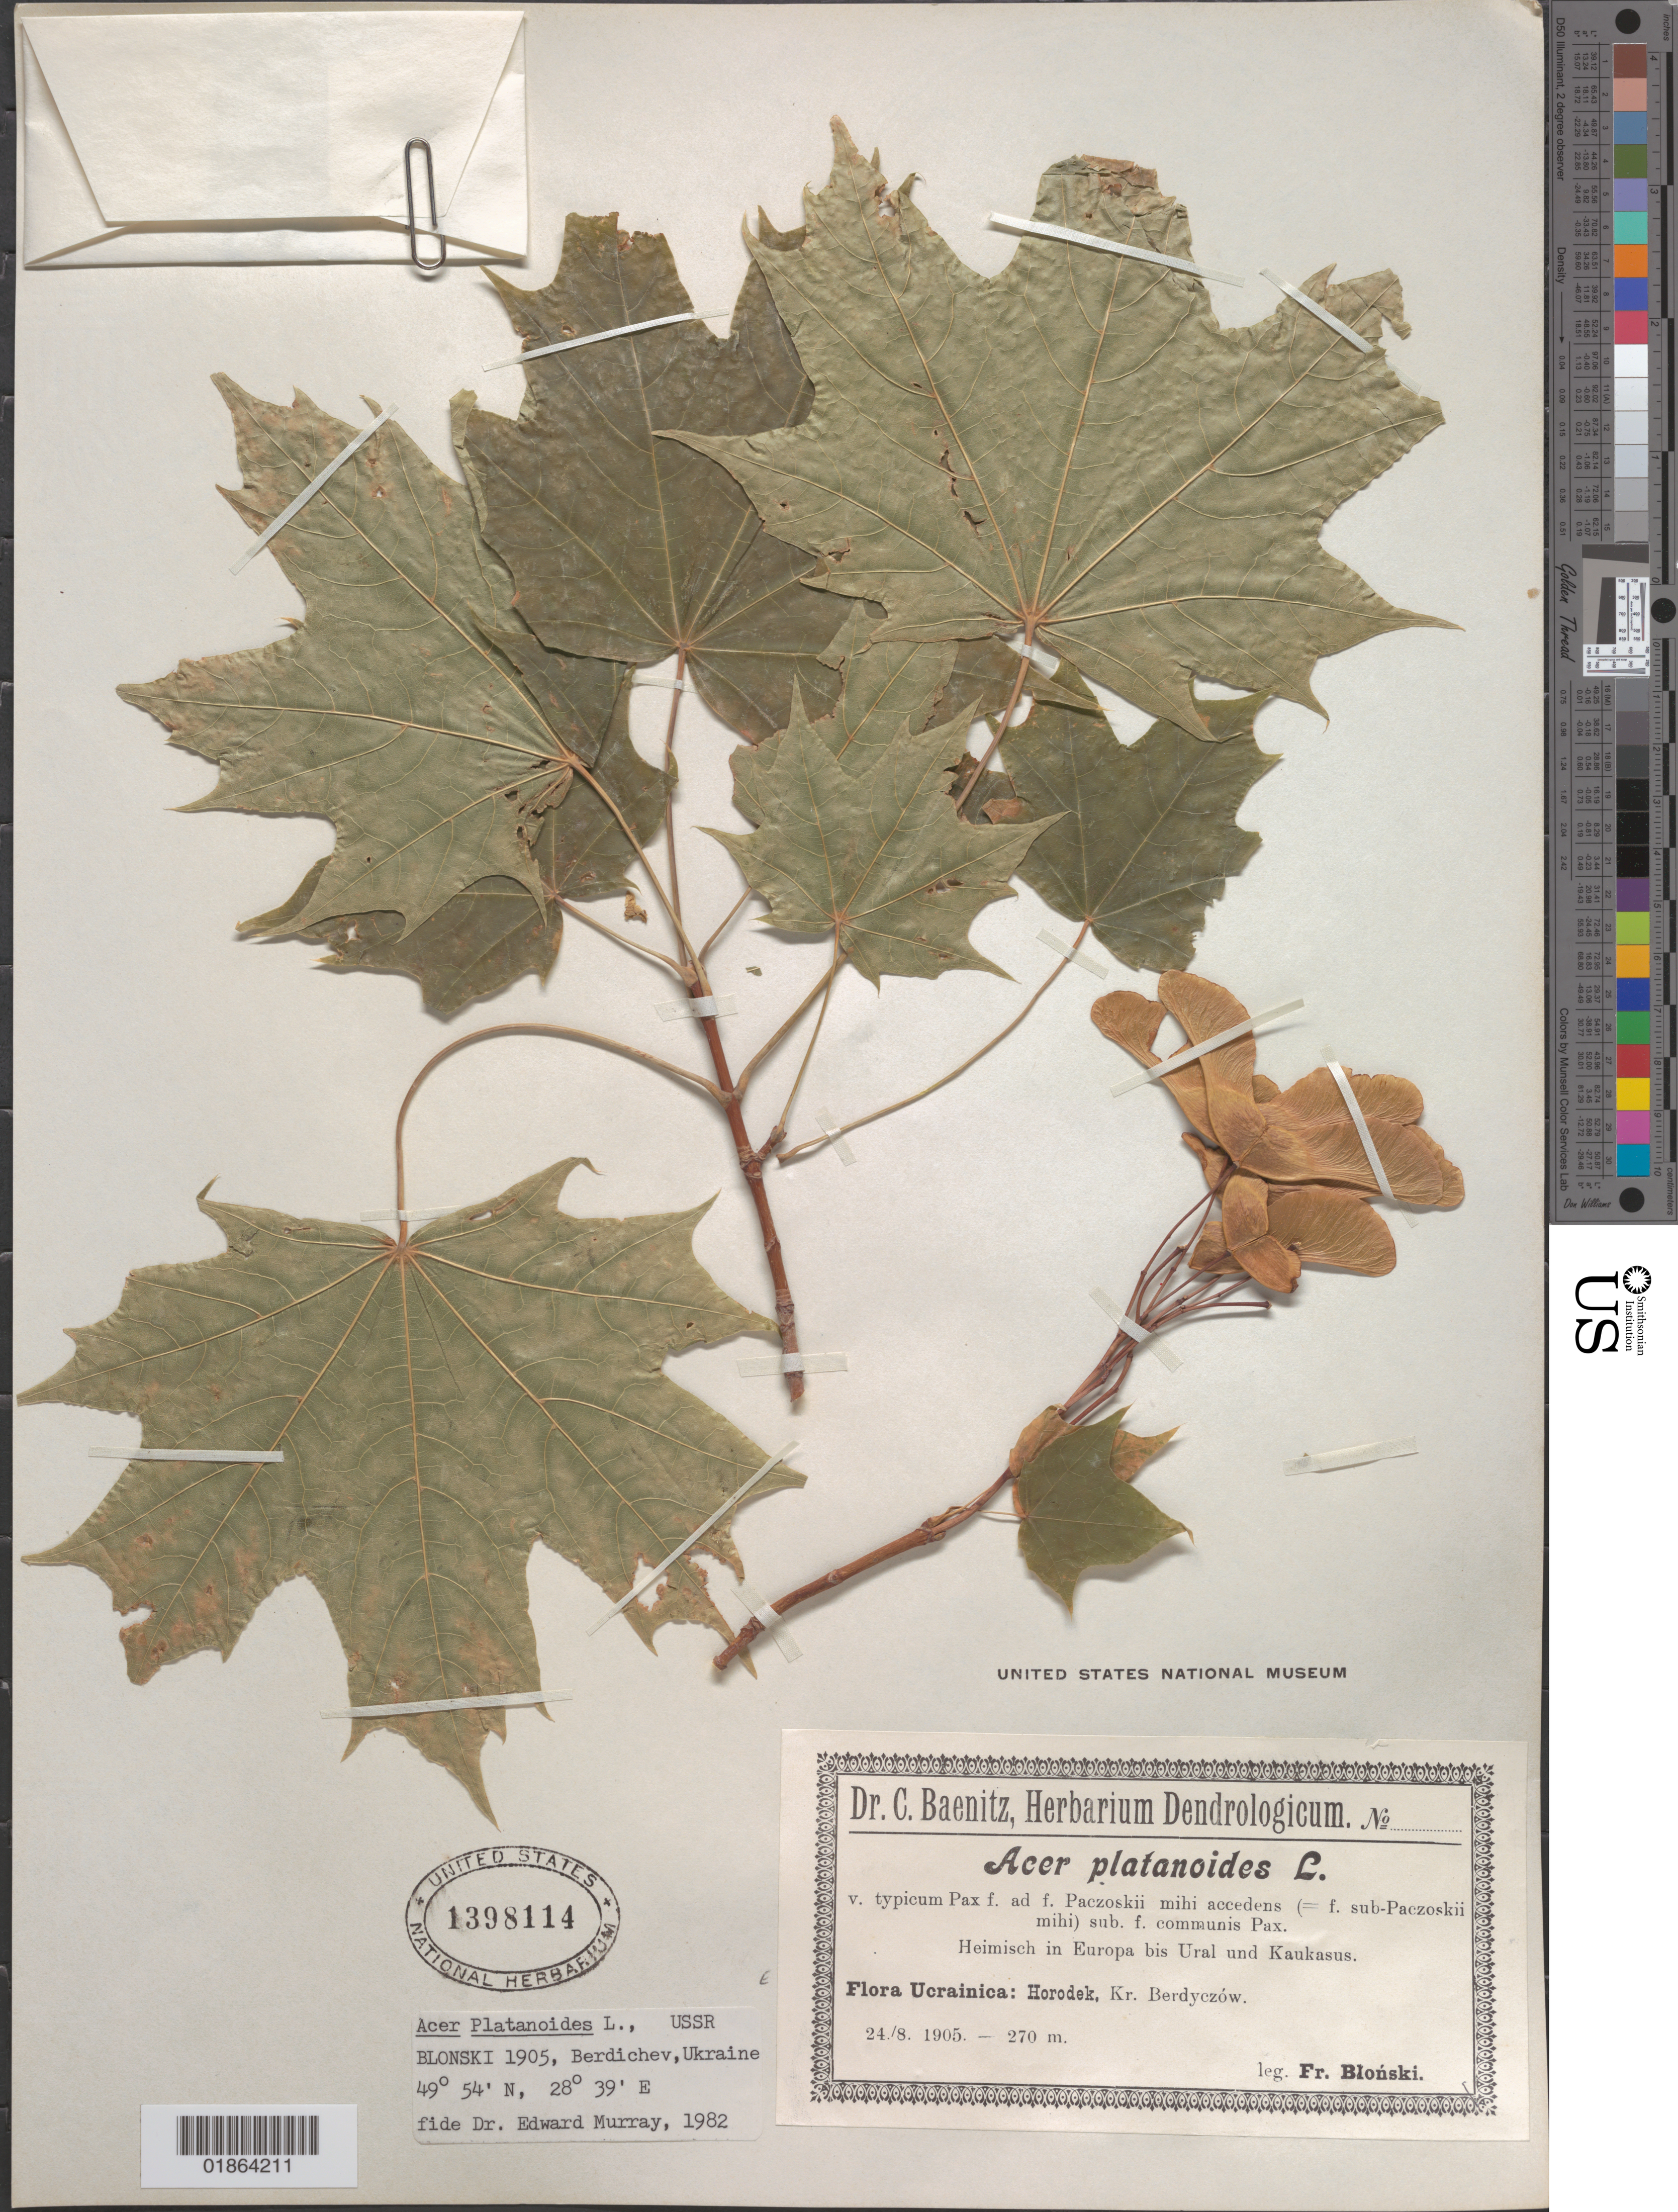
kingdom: Plantae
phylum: Tracheophyta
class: Magnoliopsida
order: Sapindales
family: Sapindaceae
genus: Acer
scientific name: Acer platanoides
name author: L.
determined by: Murray, Edward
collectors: F. Blonski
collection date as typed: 24/8 1905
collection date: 1905-08-24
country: Ukraine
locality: Horodek, Kr. Berdyezow [Berdychiv]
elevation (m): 270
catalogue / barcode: US 1398114